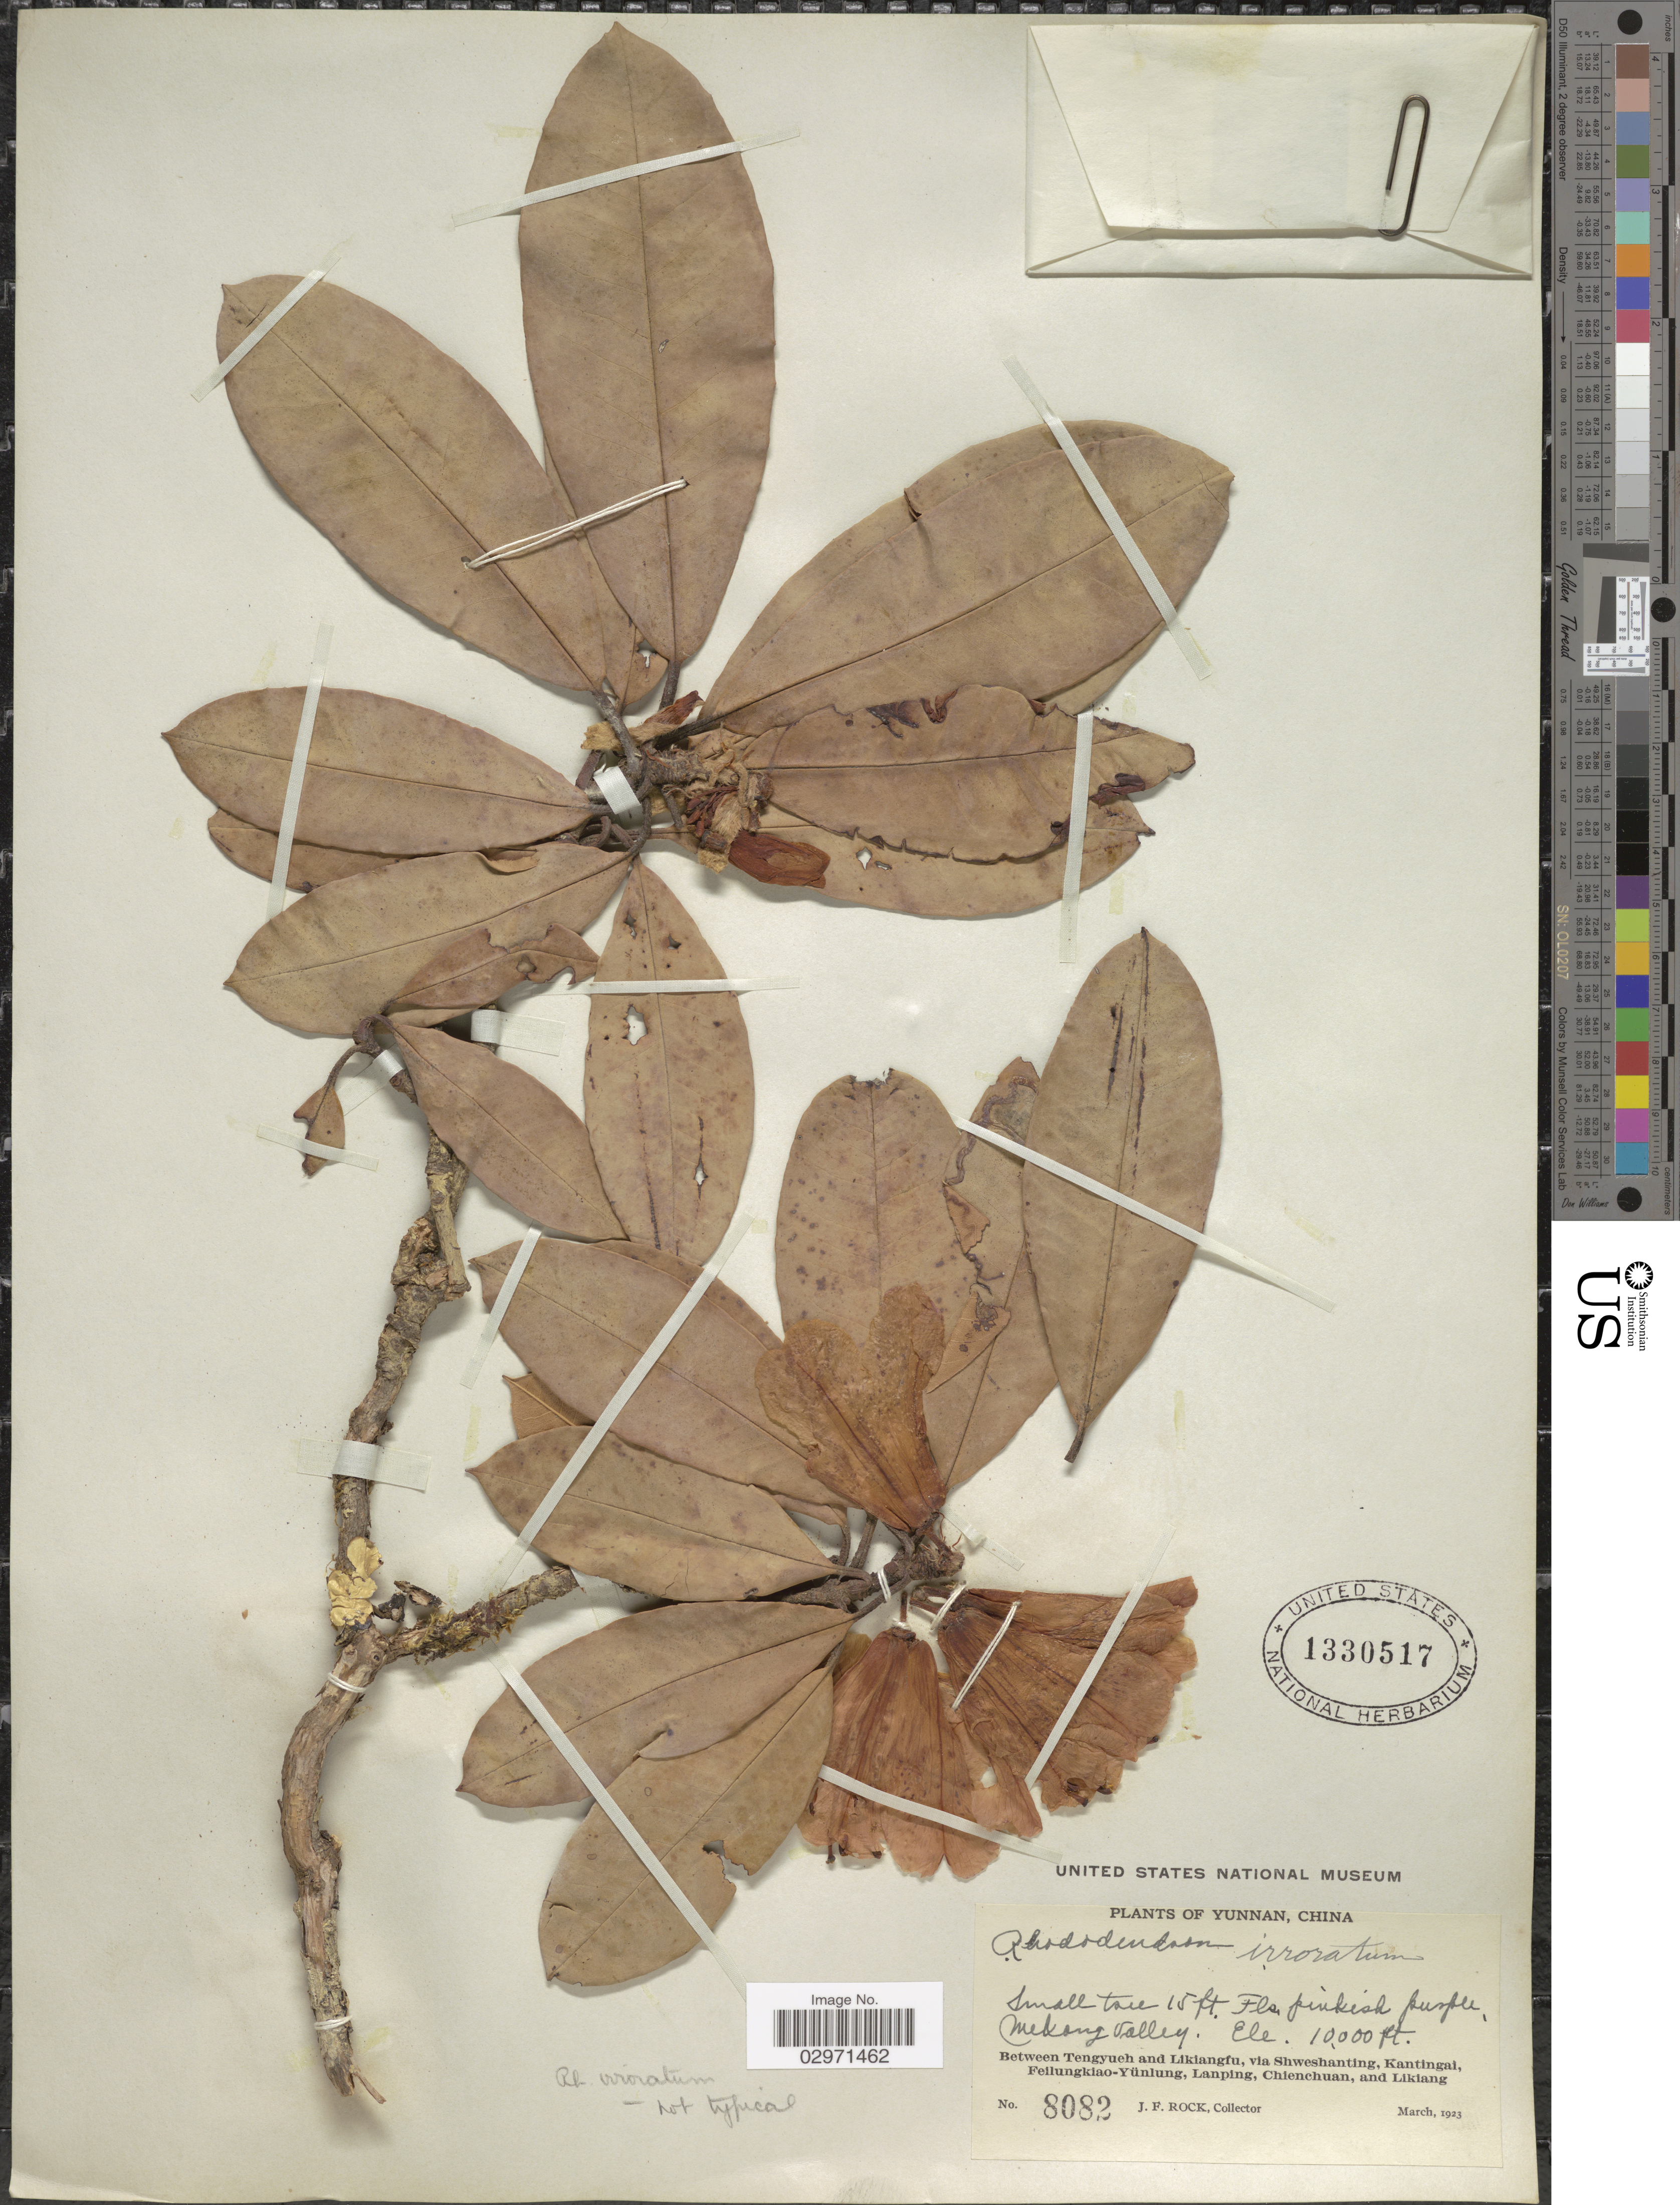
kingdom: Plantae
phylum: Tracheophyta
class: Magnoliopsida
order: Ericales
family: Ericaceae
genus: Rhododendron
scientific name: Rhododendron irroratum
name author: Franch.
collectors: J. Rock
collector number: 8082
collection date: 1923-03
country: China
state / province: Yunnan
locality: Between Tengyueh and Likiangfu, via Shweshanting, Kantingai, Feilungkiao-Yünlung, Lanping, Chienchuan, and Likiang. Mekong Valley.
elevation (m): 3048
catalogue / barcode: US 1330517